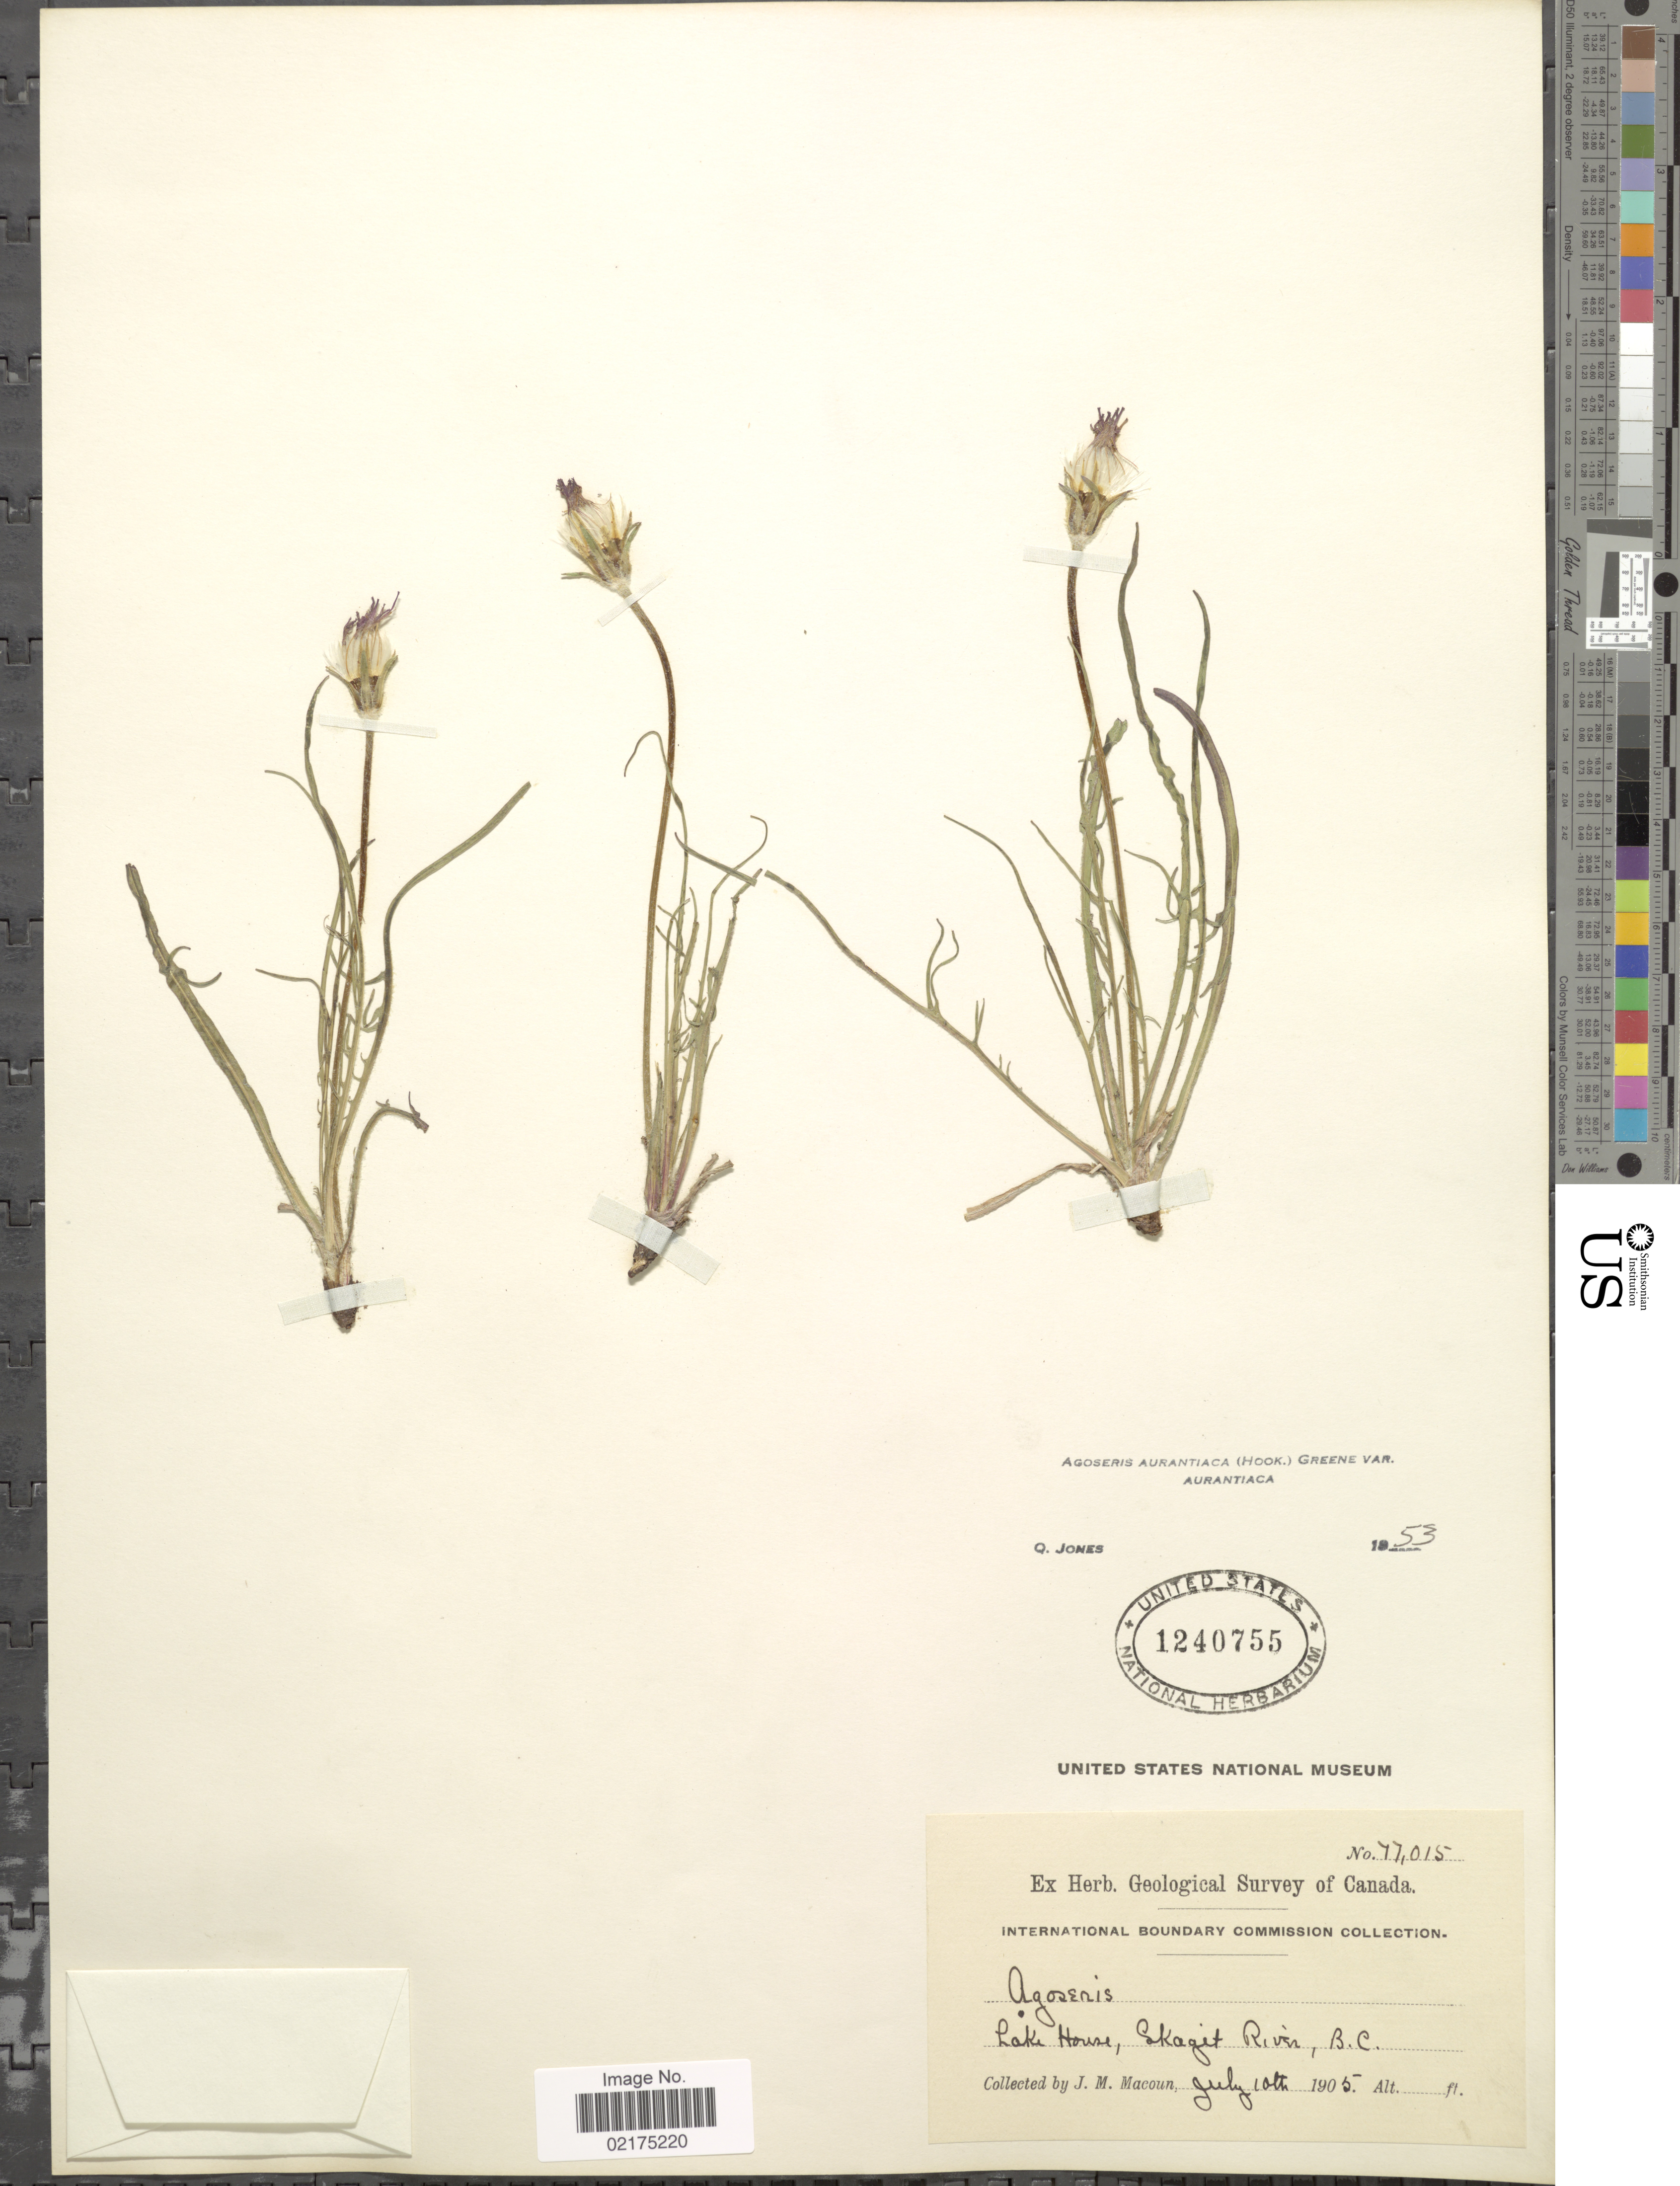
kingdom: Plantae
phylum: Tracheophyta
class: Magnoliopsida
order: Asterales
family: Asteraceae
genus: Agoseris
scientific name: Agoseris aurantiaca var. aurantiaca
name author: (Hook.) Greene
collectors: J. M. Macoun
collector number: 77015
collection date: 1905-07-10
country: Canada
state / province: British Columbia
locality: Lake House, Skagit River, B.C.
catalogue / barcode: US 1240755